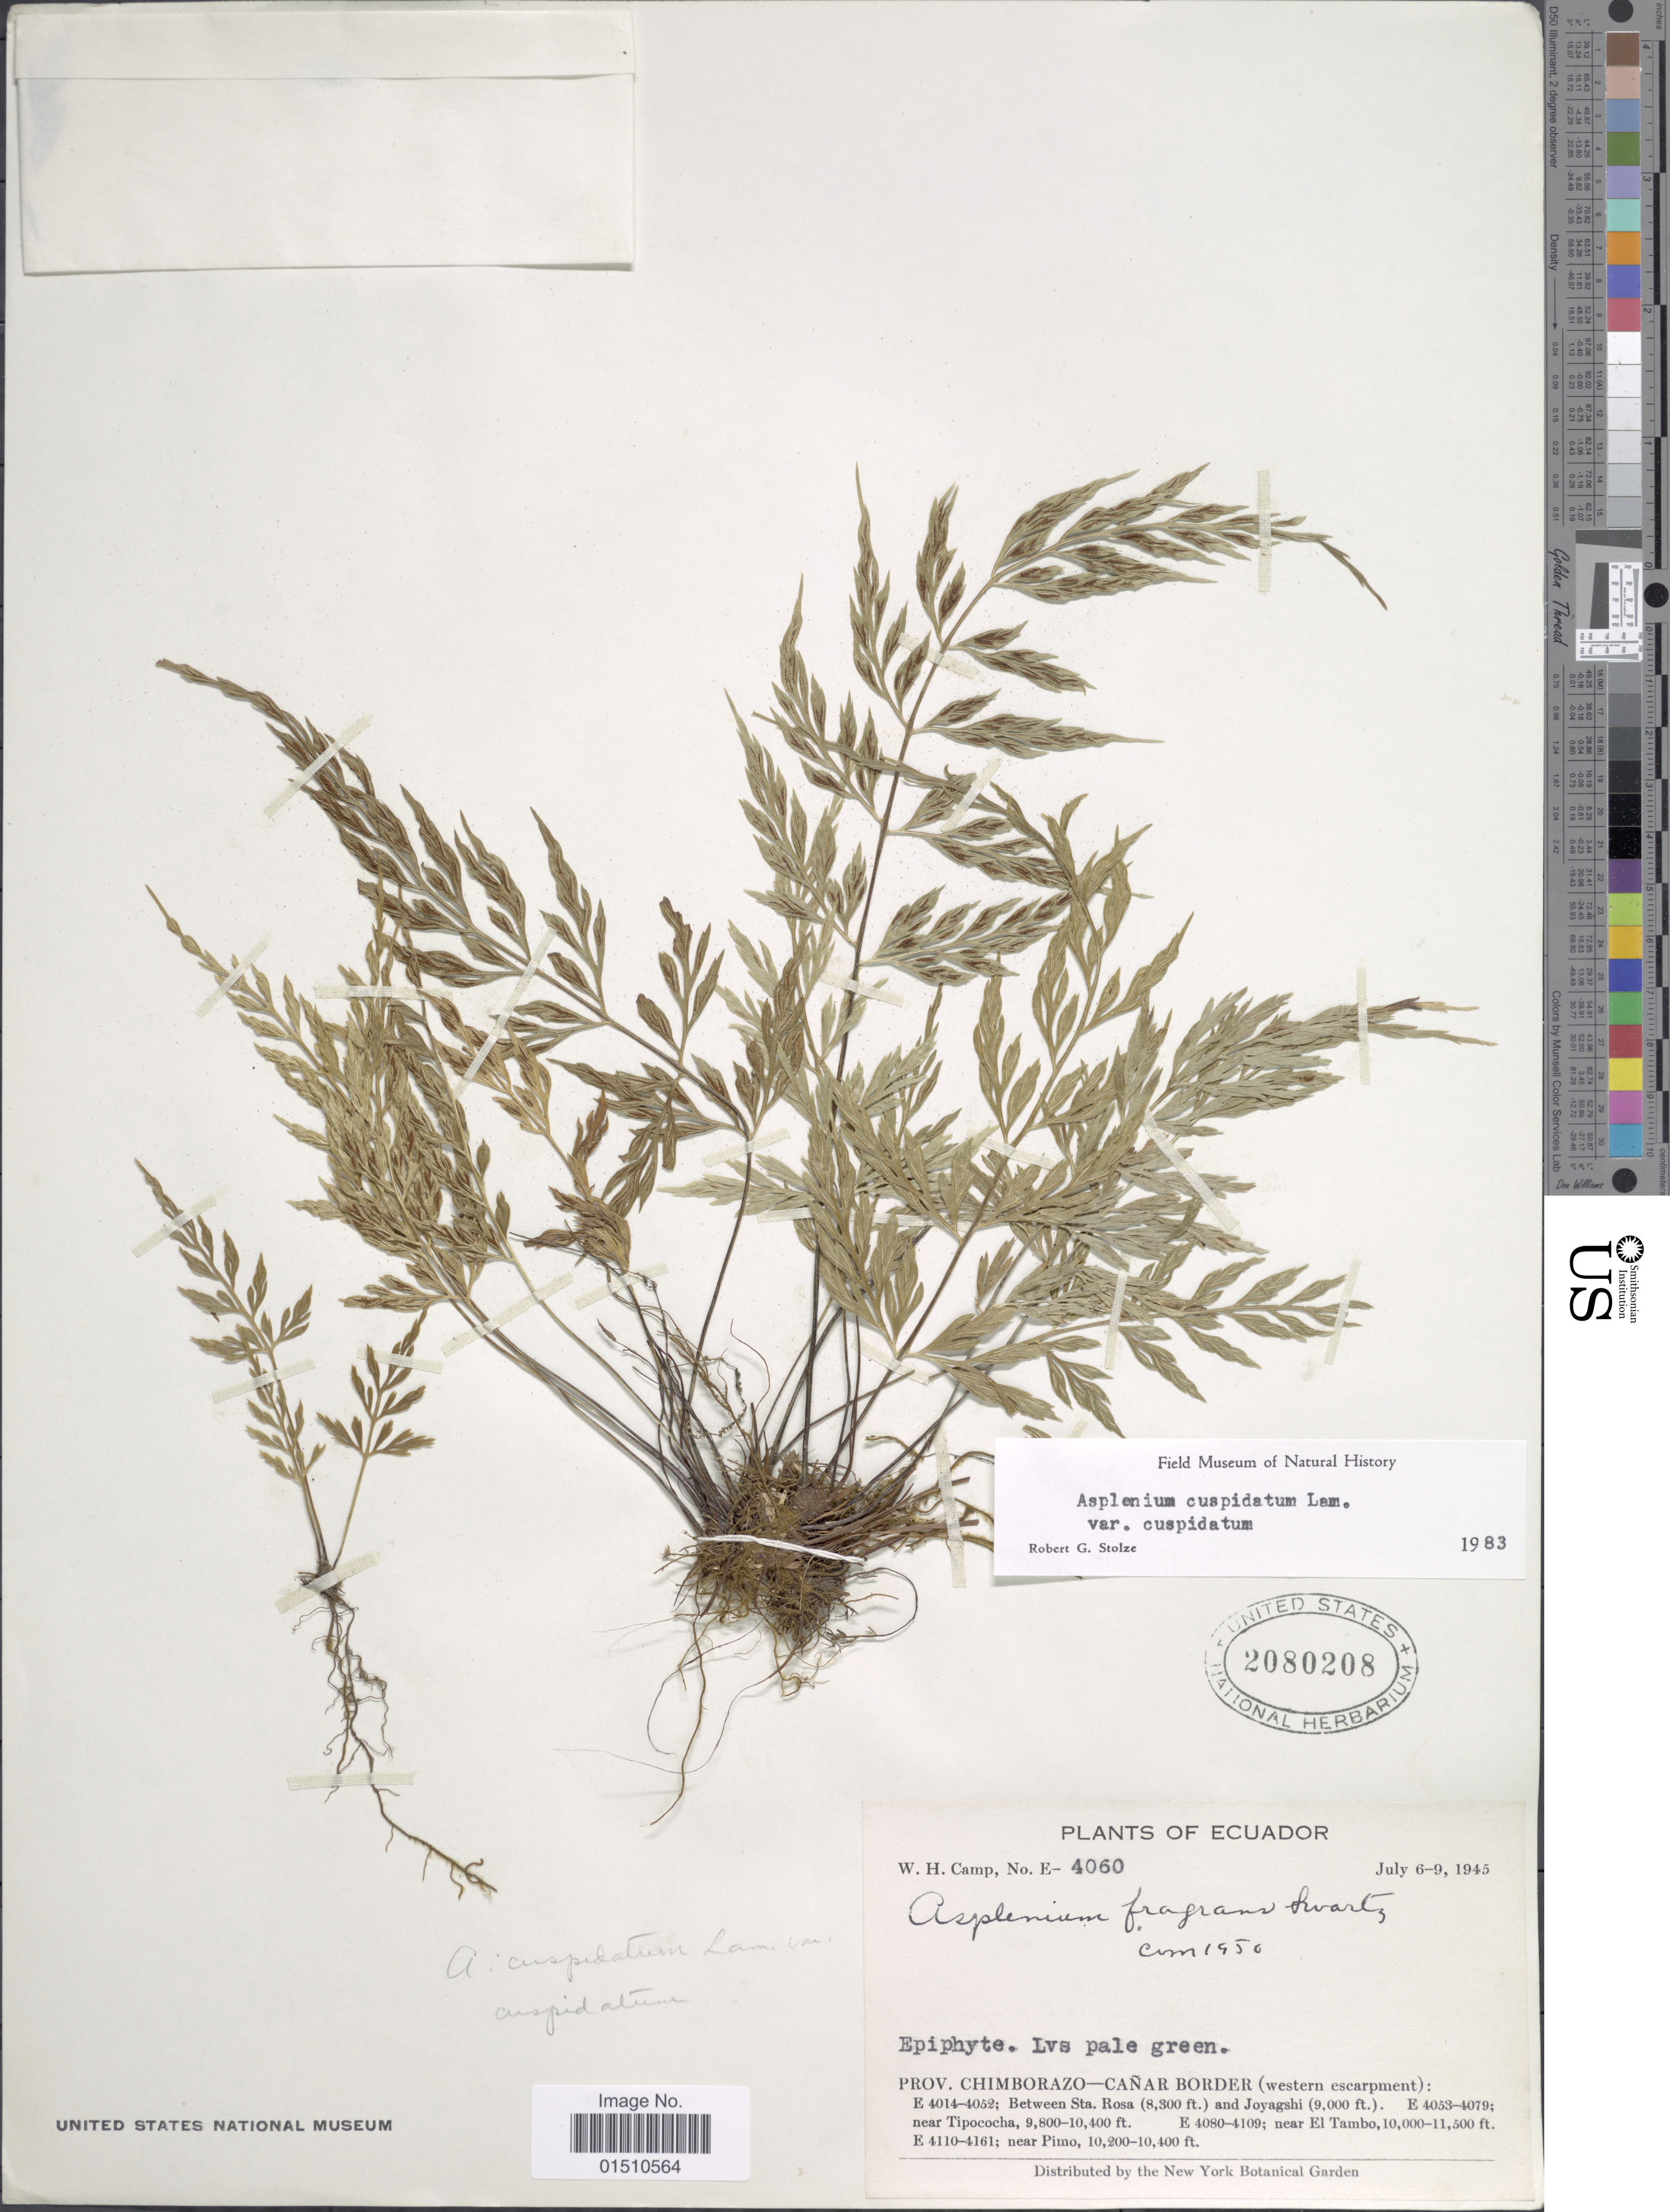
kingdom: Plantae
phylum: Tracheophyta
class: Polypodiopsida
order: Polypodiales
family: Aspleniaceae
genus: Asplenium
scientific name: Asplenium cuspidatum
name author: Lam.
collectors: W. H. Camp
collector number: E-4060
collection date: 1945-07-06/1945-07-09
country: Ecuador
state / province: Chimborazo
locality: Ecuador, Prov. Chimborazo-Canar Border (western escarpment). Between Sta. Rosa and Joyagshi, near Tipococha, near El Tambo, near Pimo.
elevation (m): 2530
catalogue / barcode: US 2080208